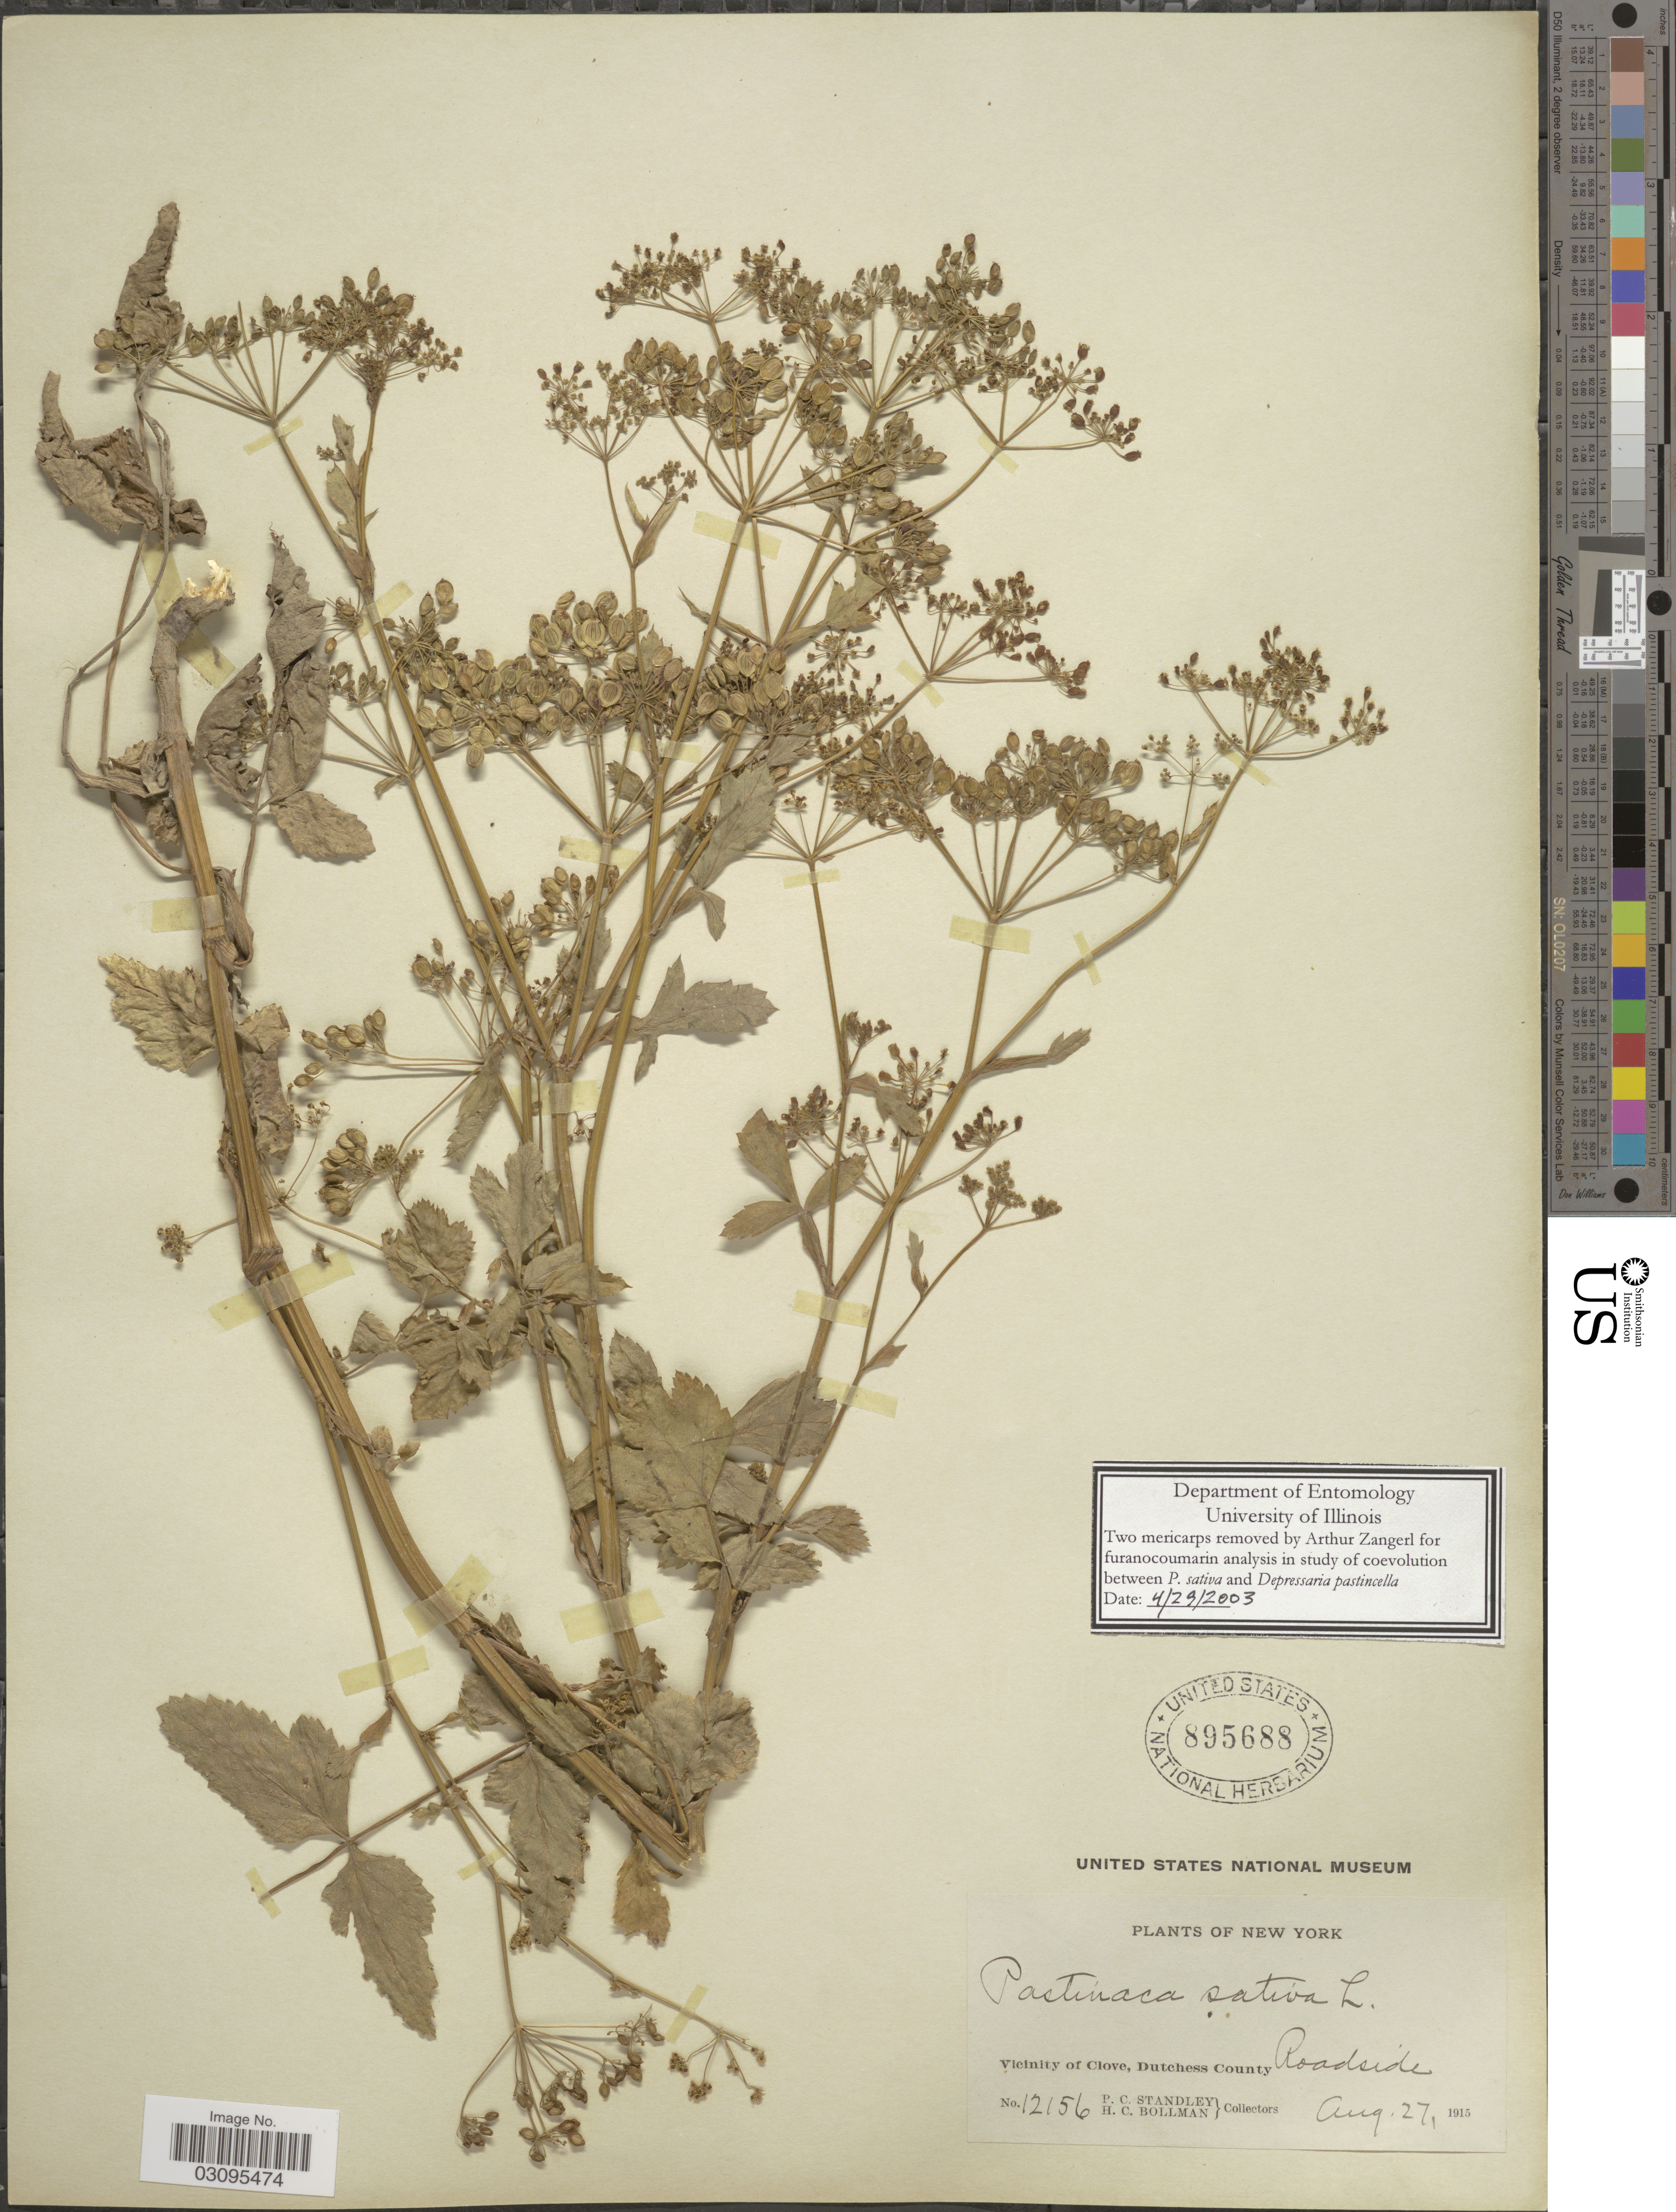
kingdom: Plantae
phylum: Tracheophyta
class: Magnoliopsida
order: Apiales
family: Apiaceae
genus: Pastinaca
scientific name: Pastinaca sativa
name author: L.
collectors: P. C. Standley & H. C. Bollman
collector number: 12156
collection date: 1915-08-27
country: United States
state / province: New York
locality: Vicinity of Clove, Dutchess County, Roadside.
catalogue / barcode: US 895688